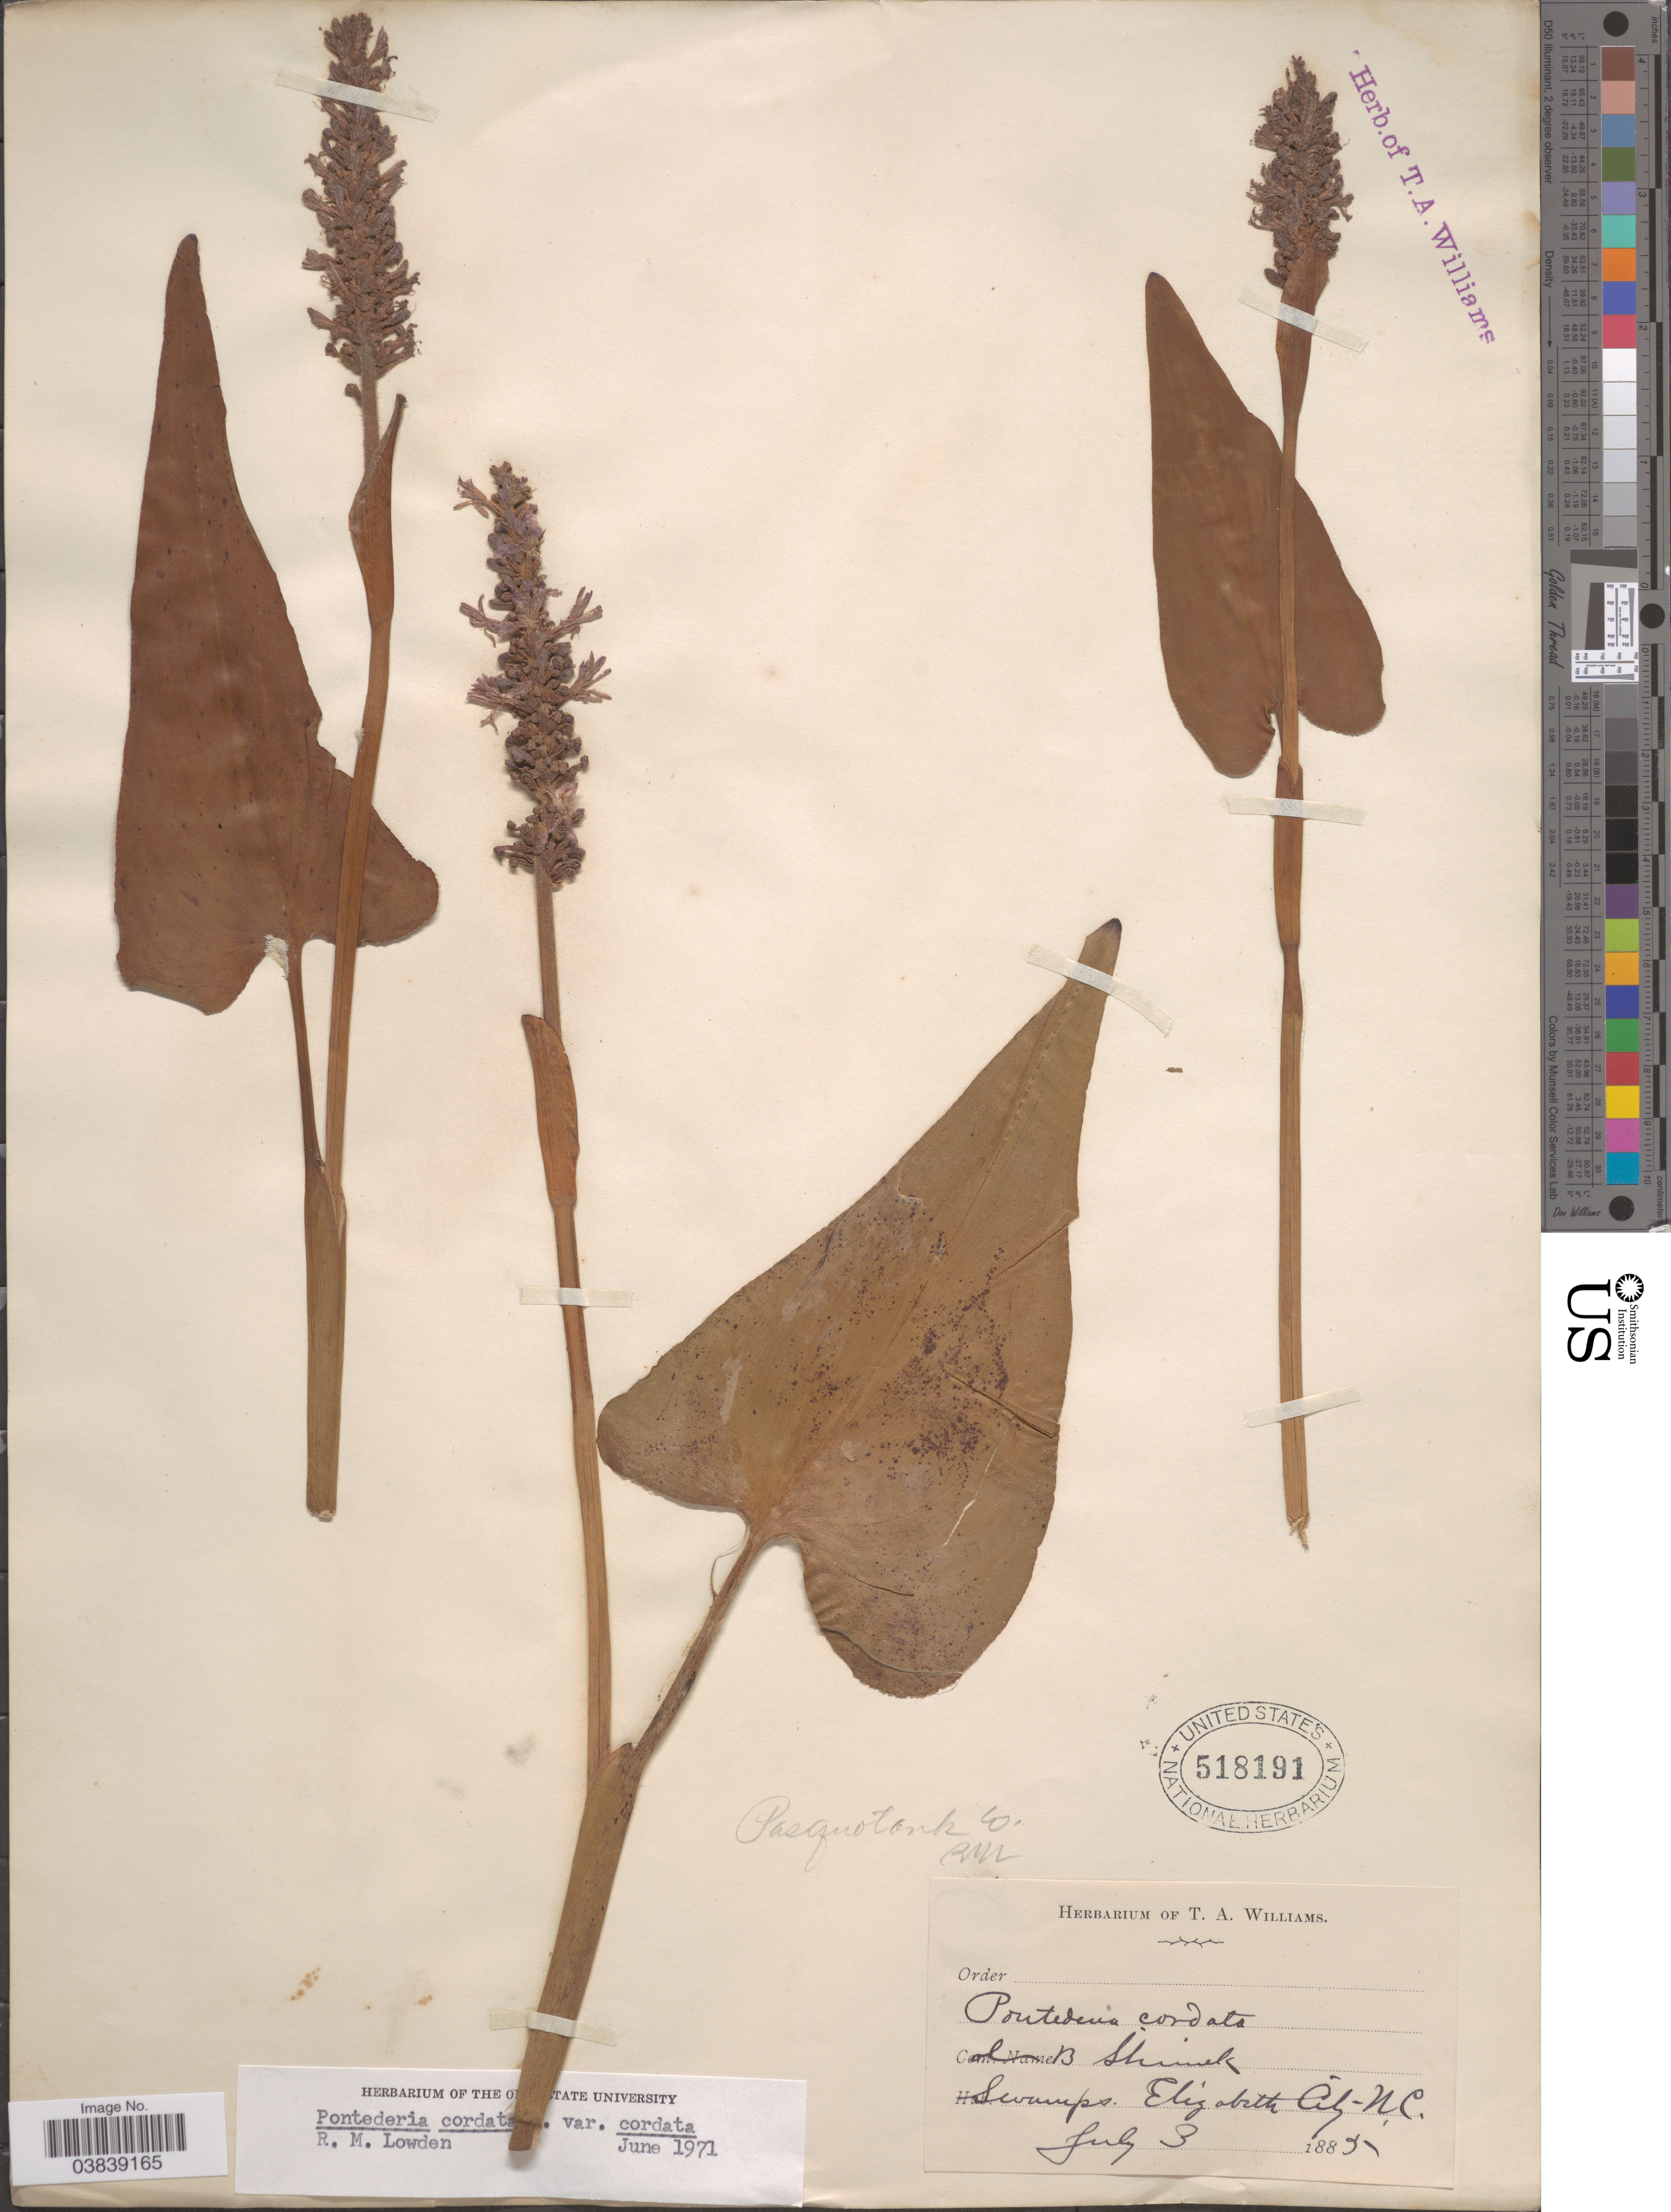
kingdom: Plantae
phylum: Tracheophyta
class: Liliopsida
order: Commelinales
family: Pontederiaceae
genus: Pontederia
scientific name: Pontederia cordata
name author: L.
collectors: ex herb. Thos. A. Williams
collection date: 1885-07-03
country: United States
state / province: North Carolina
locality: Swamps, Elizabeth City. Pasquotank Co.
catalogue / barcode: US 518191